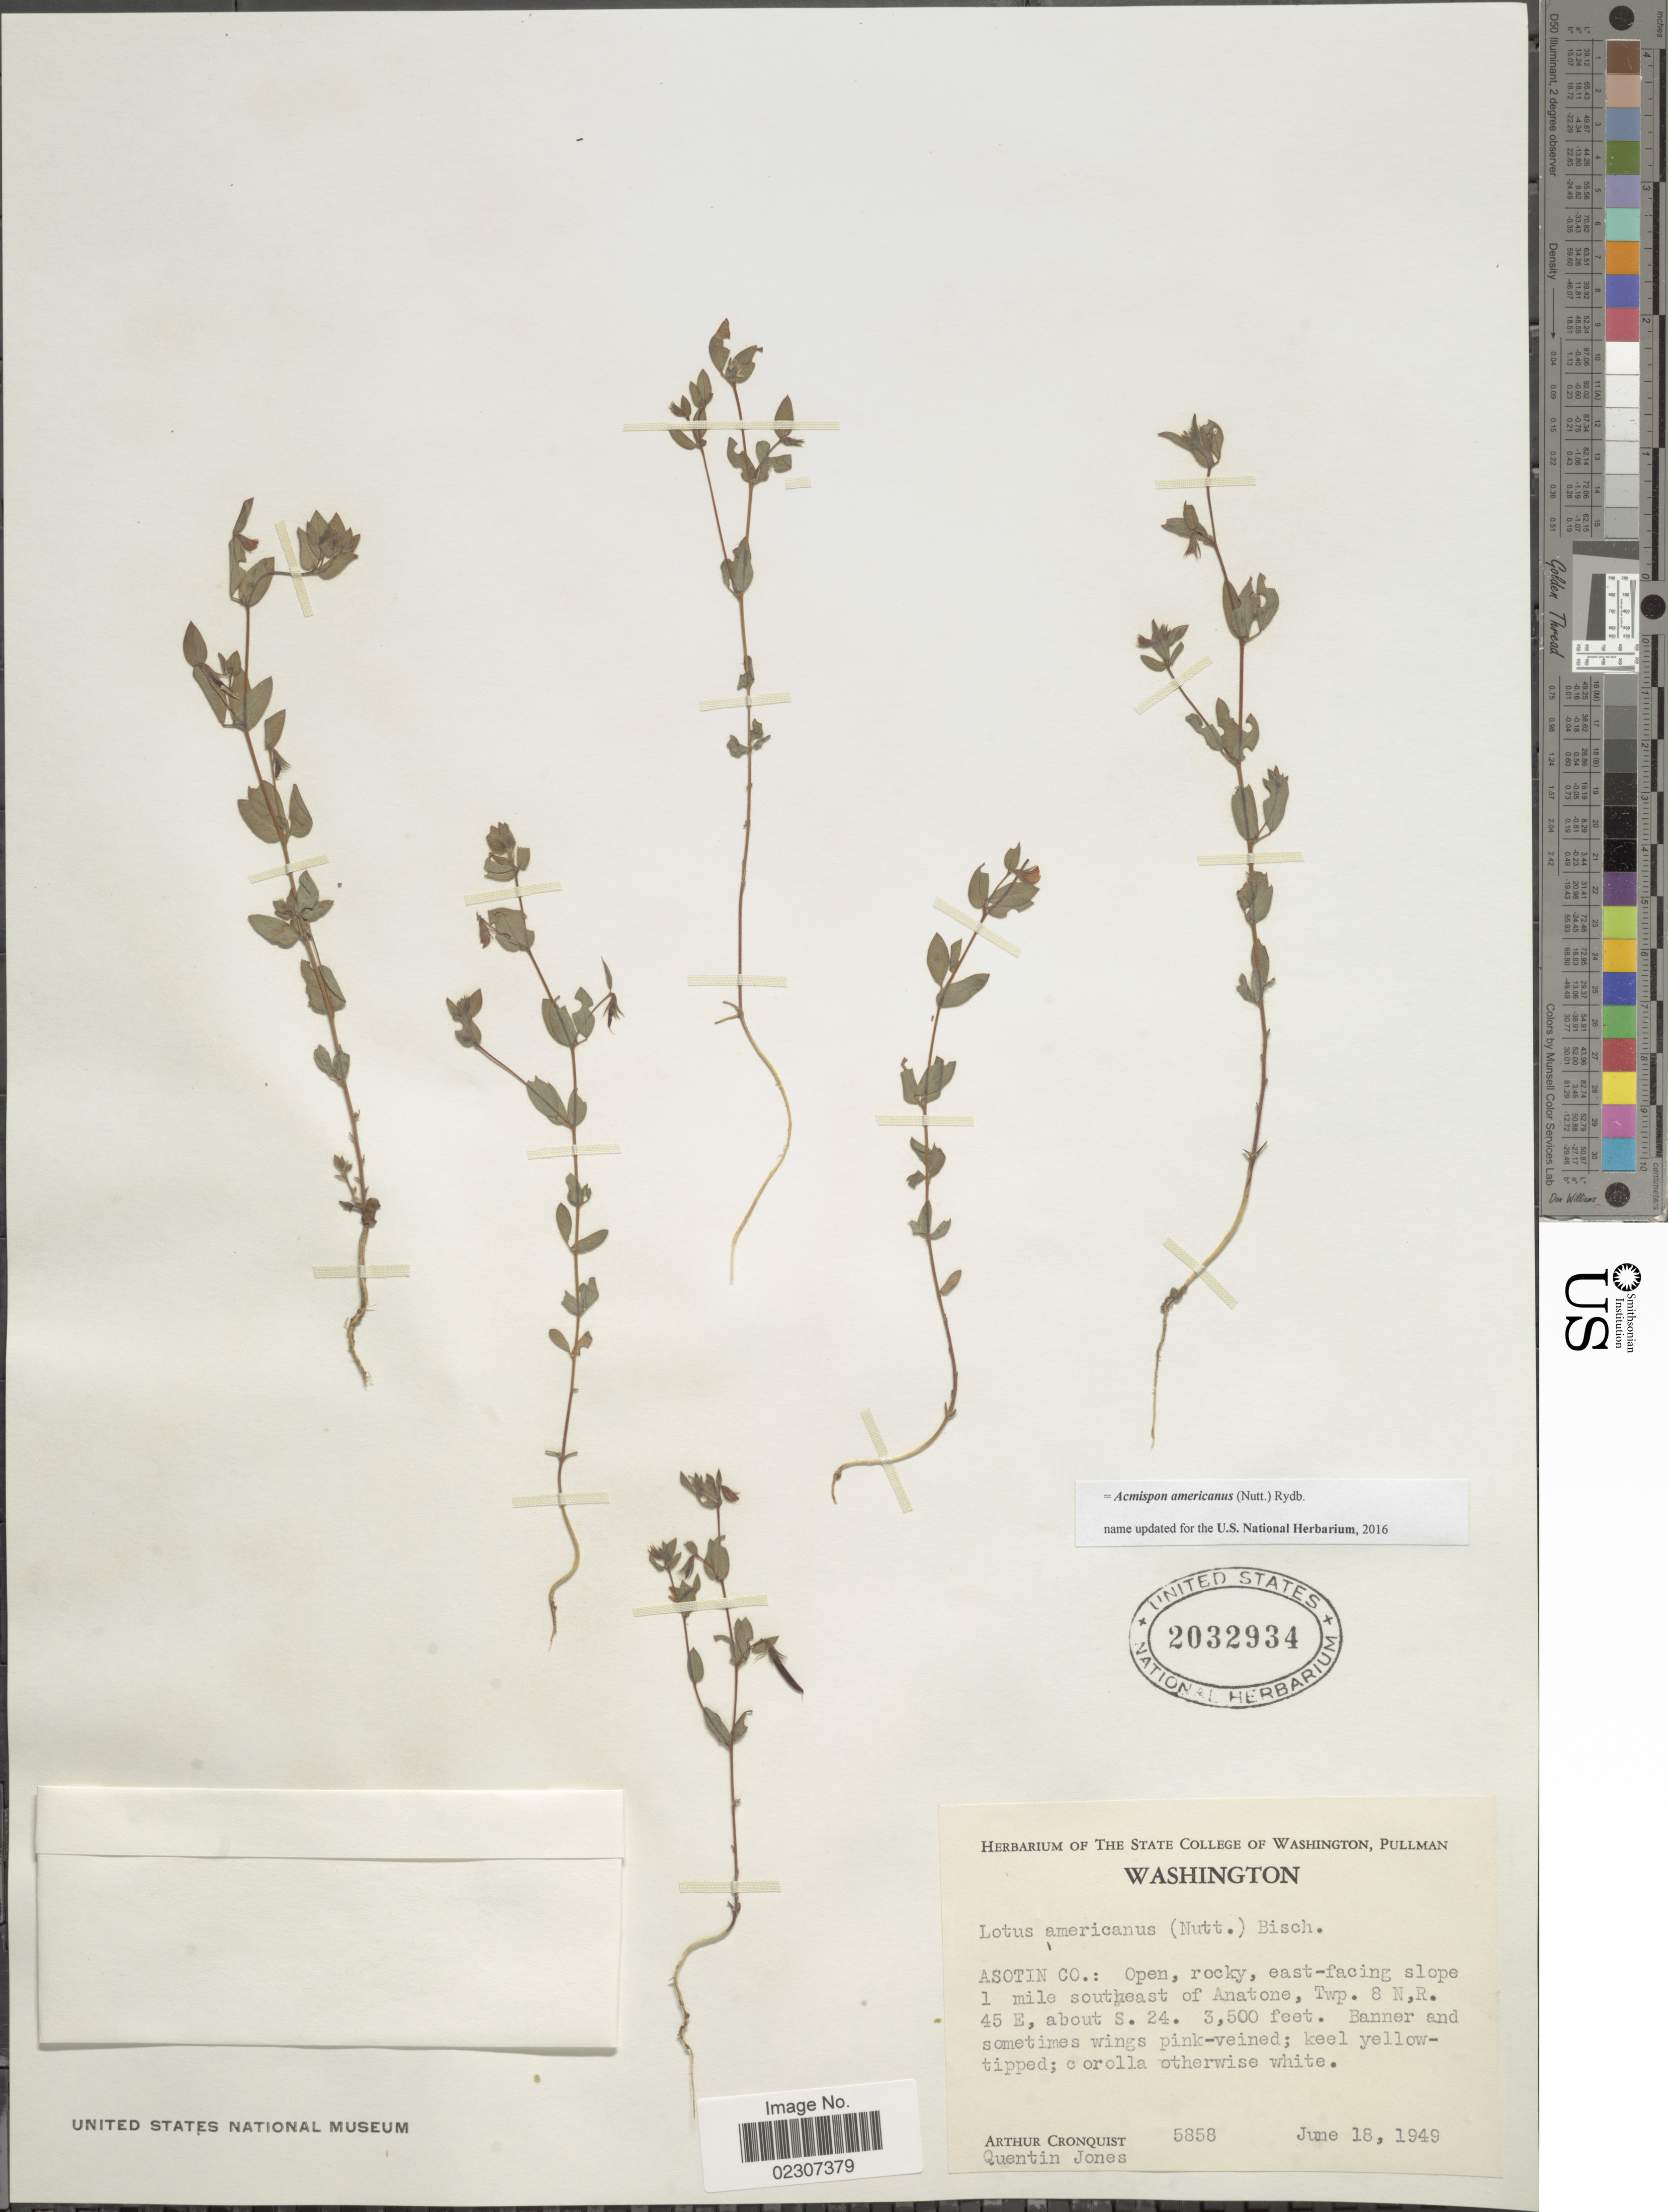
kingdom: Plantae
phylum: Tracheophyta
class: Magnoliopsida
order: Fabales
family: Fabaceae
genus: Acmispon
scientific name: Acmispon americanus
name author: (Nutt.) Rydb.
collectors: A. J. Cronquist & Q. Jones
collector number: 5858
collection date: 1949-06-16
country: United States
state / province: Washington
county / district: Asotin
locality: Washington, Asotin Co.; Open, rocky, east-facing slope 1 mile southeast of Anatone, Twp.8 N, R 45 E, about S.24.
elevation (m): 1067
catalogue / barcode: US 2032934